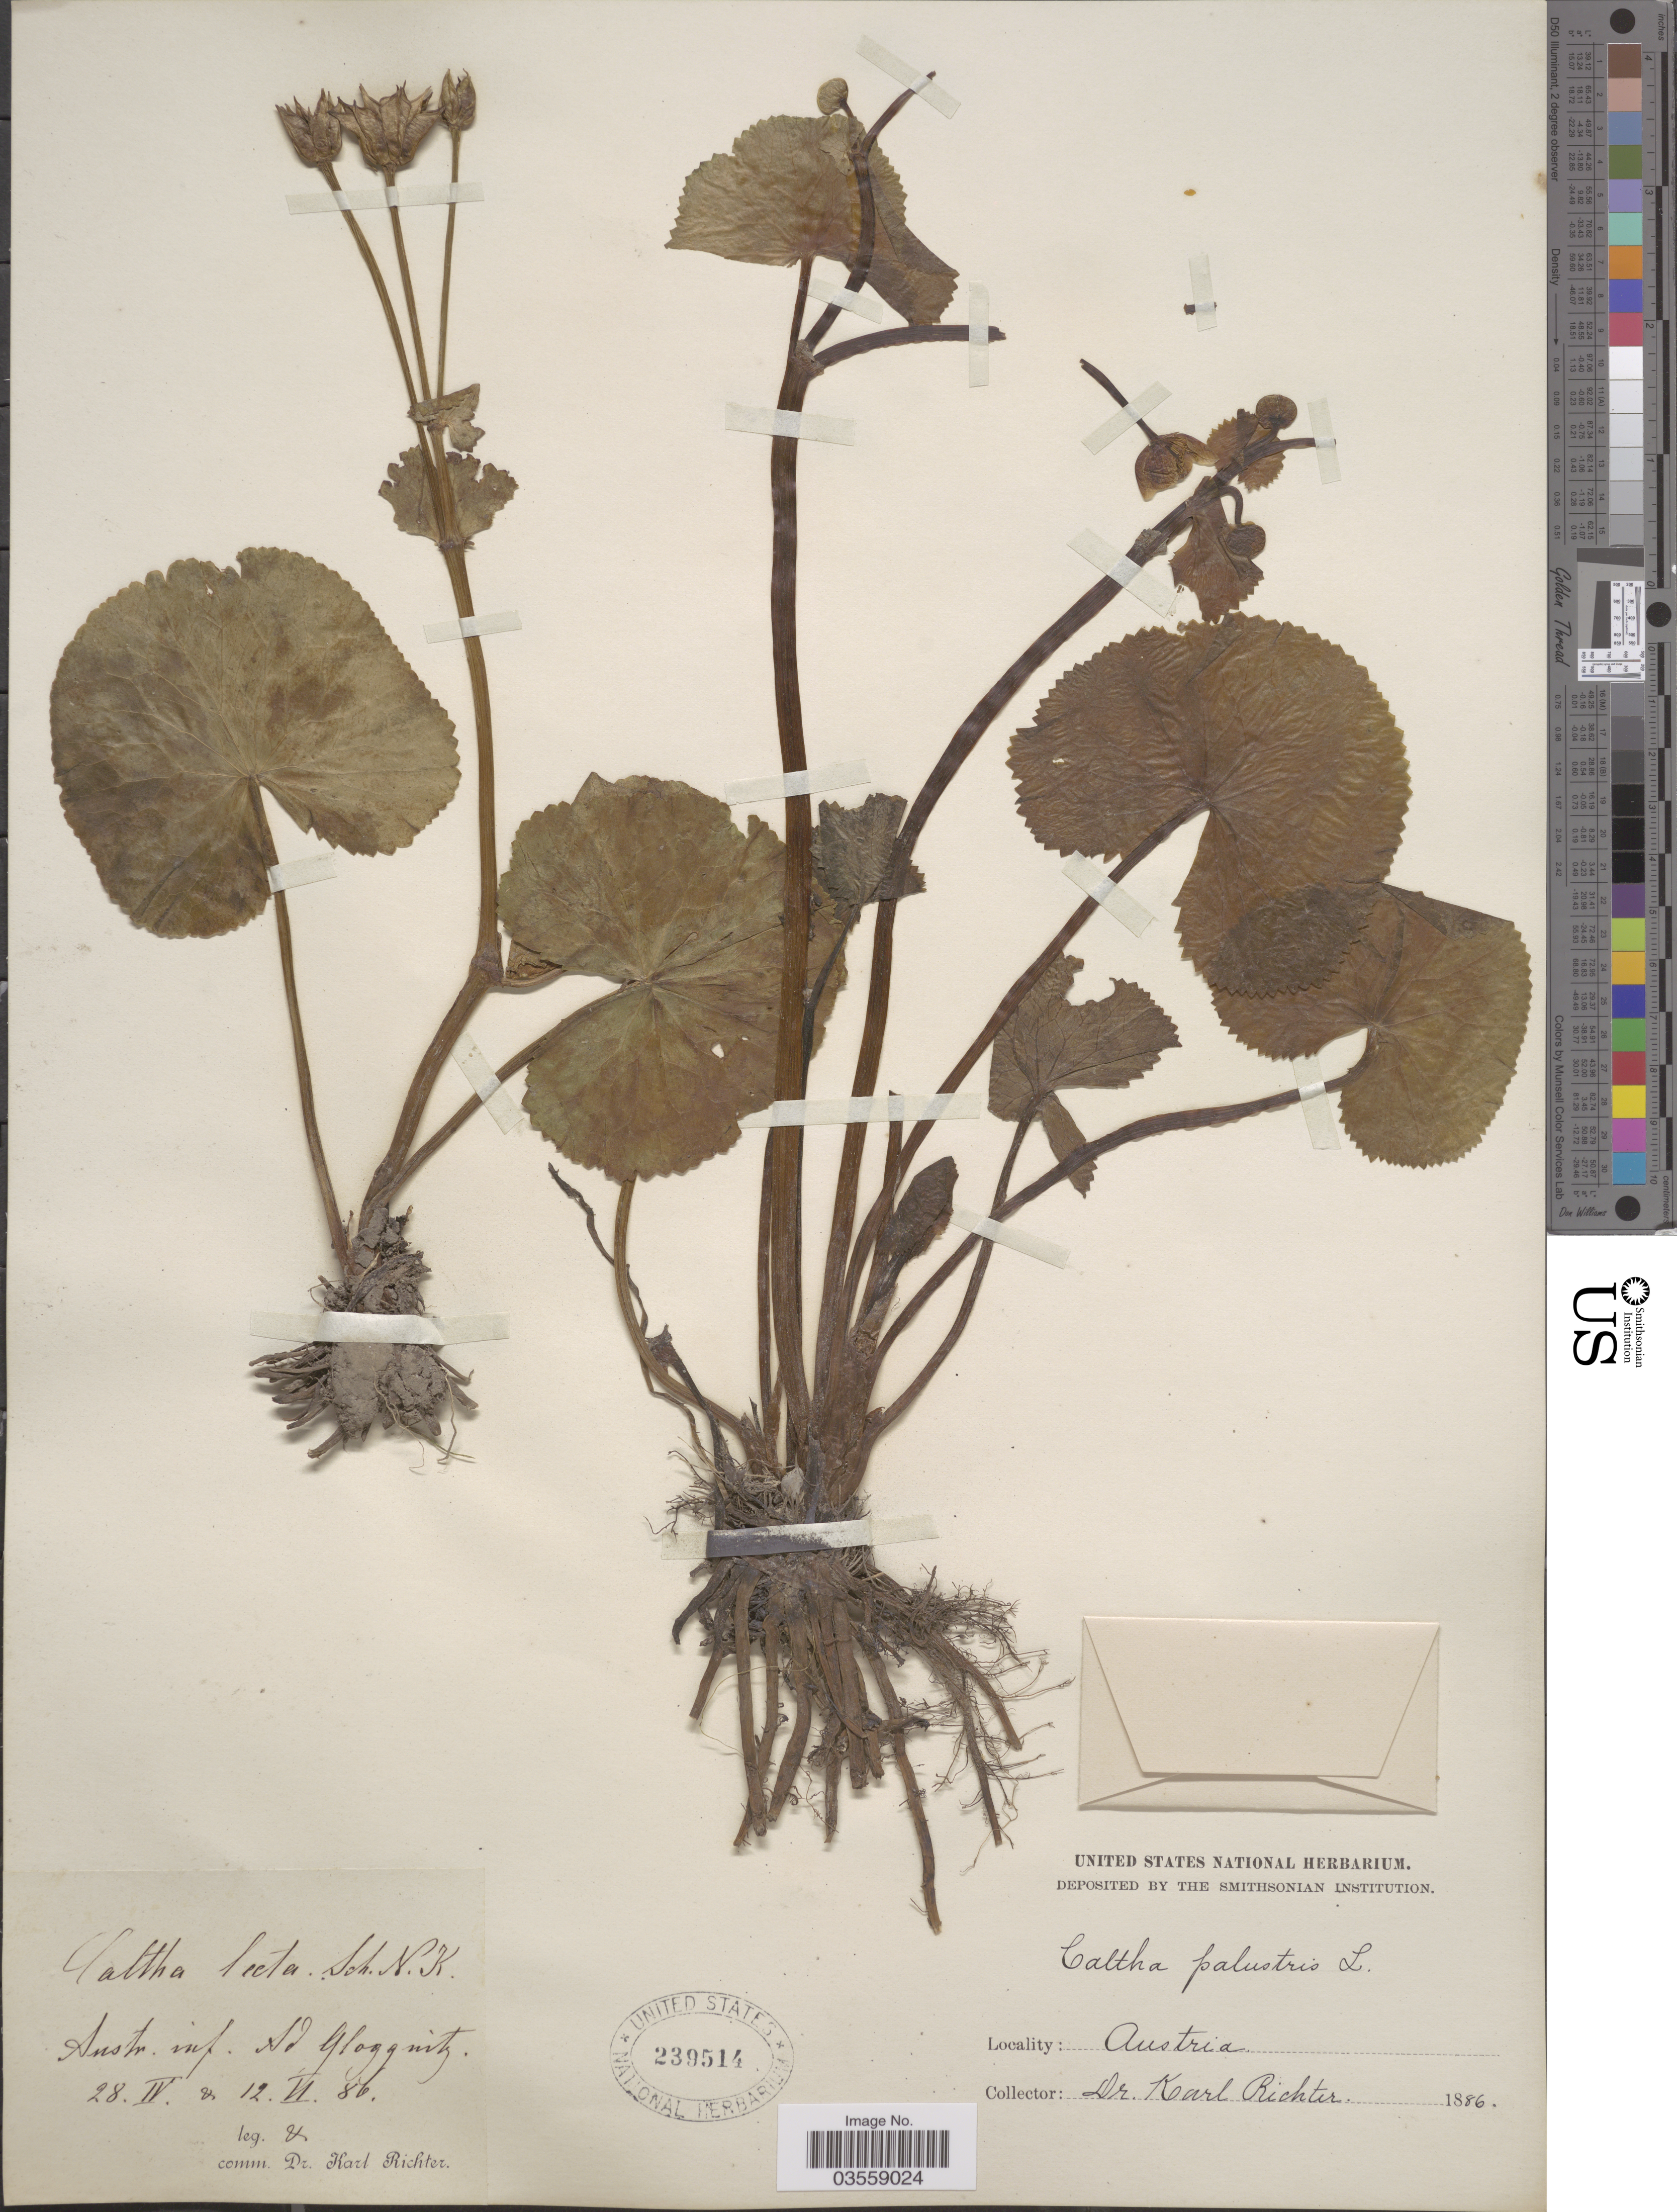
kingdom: Plantae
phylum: Tracheophyta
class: Magnoliopsida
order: Ranunculales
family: Ranunculaceae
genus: Caltha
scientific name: Caltha palustris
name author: L.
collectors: K. Richter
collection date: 1886-04-28/1886-06-12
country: Austria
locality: Austr. inf. Ad Gloggnitz.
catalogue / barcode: US 2395114